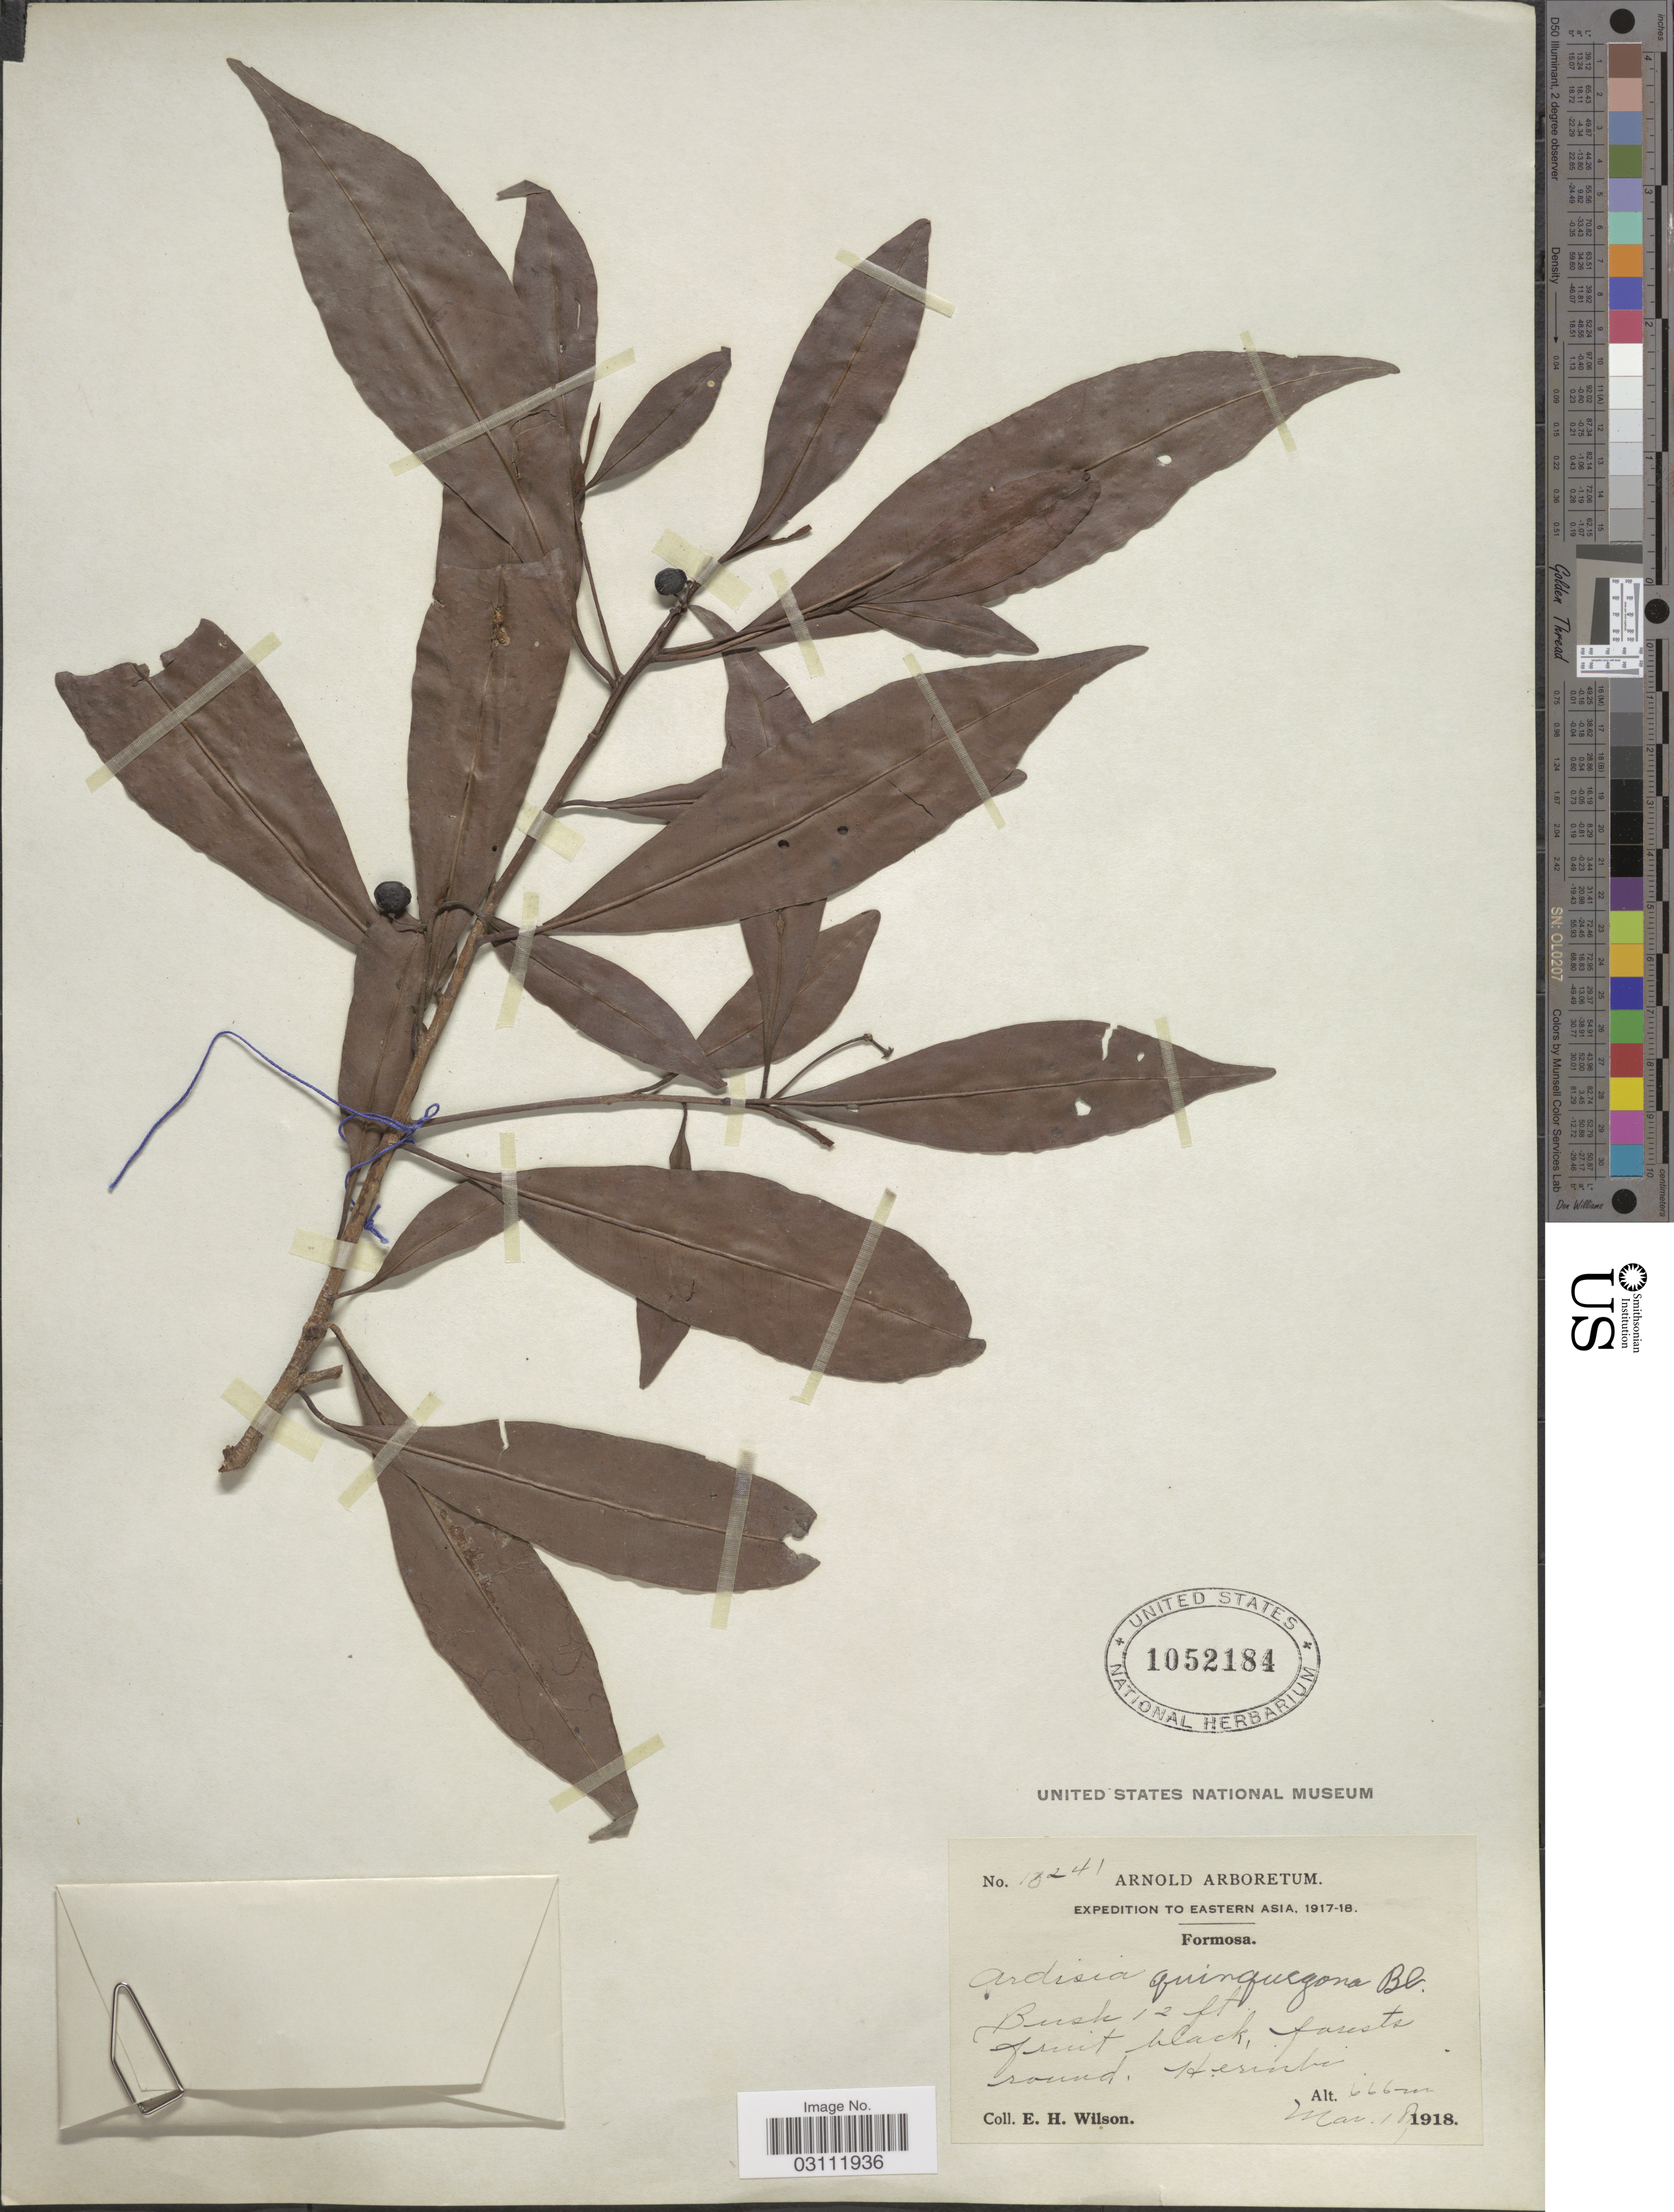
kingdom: Plantae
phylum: Tracheophyta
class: Magnoliopsida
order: Ericales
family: Primulaceae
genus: Ardisia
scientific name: Ardisia quinquegona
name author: Blume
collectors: E. Wilson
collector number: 10241*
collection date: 1918-03-18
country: Taiwan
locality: Formosa. Herinbi.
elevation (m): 666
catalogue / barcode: US 1052184